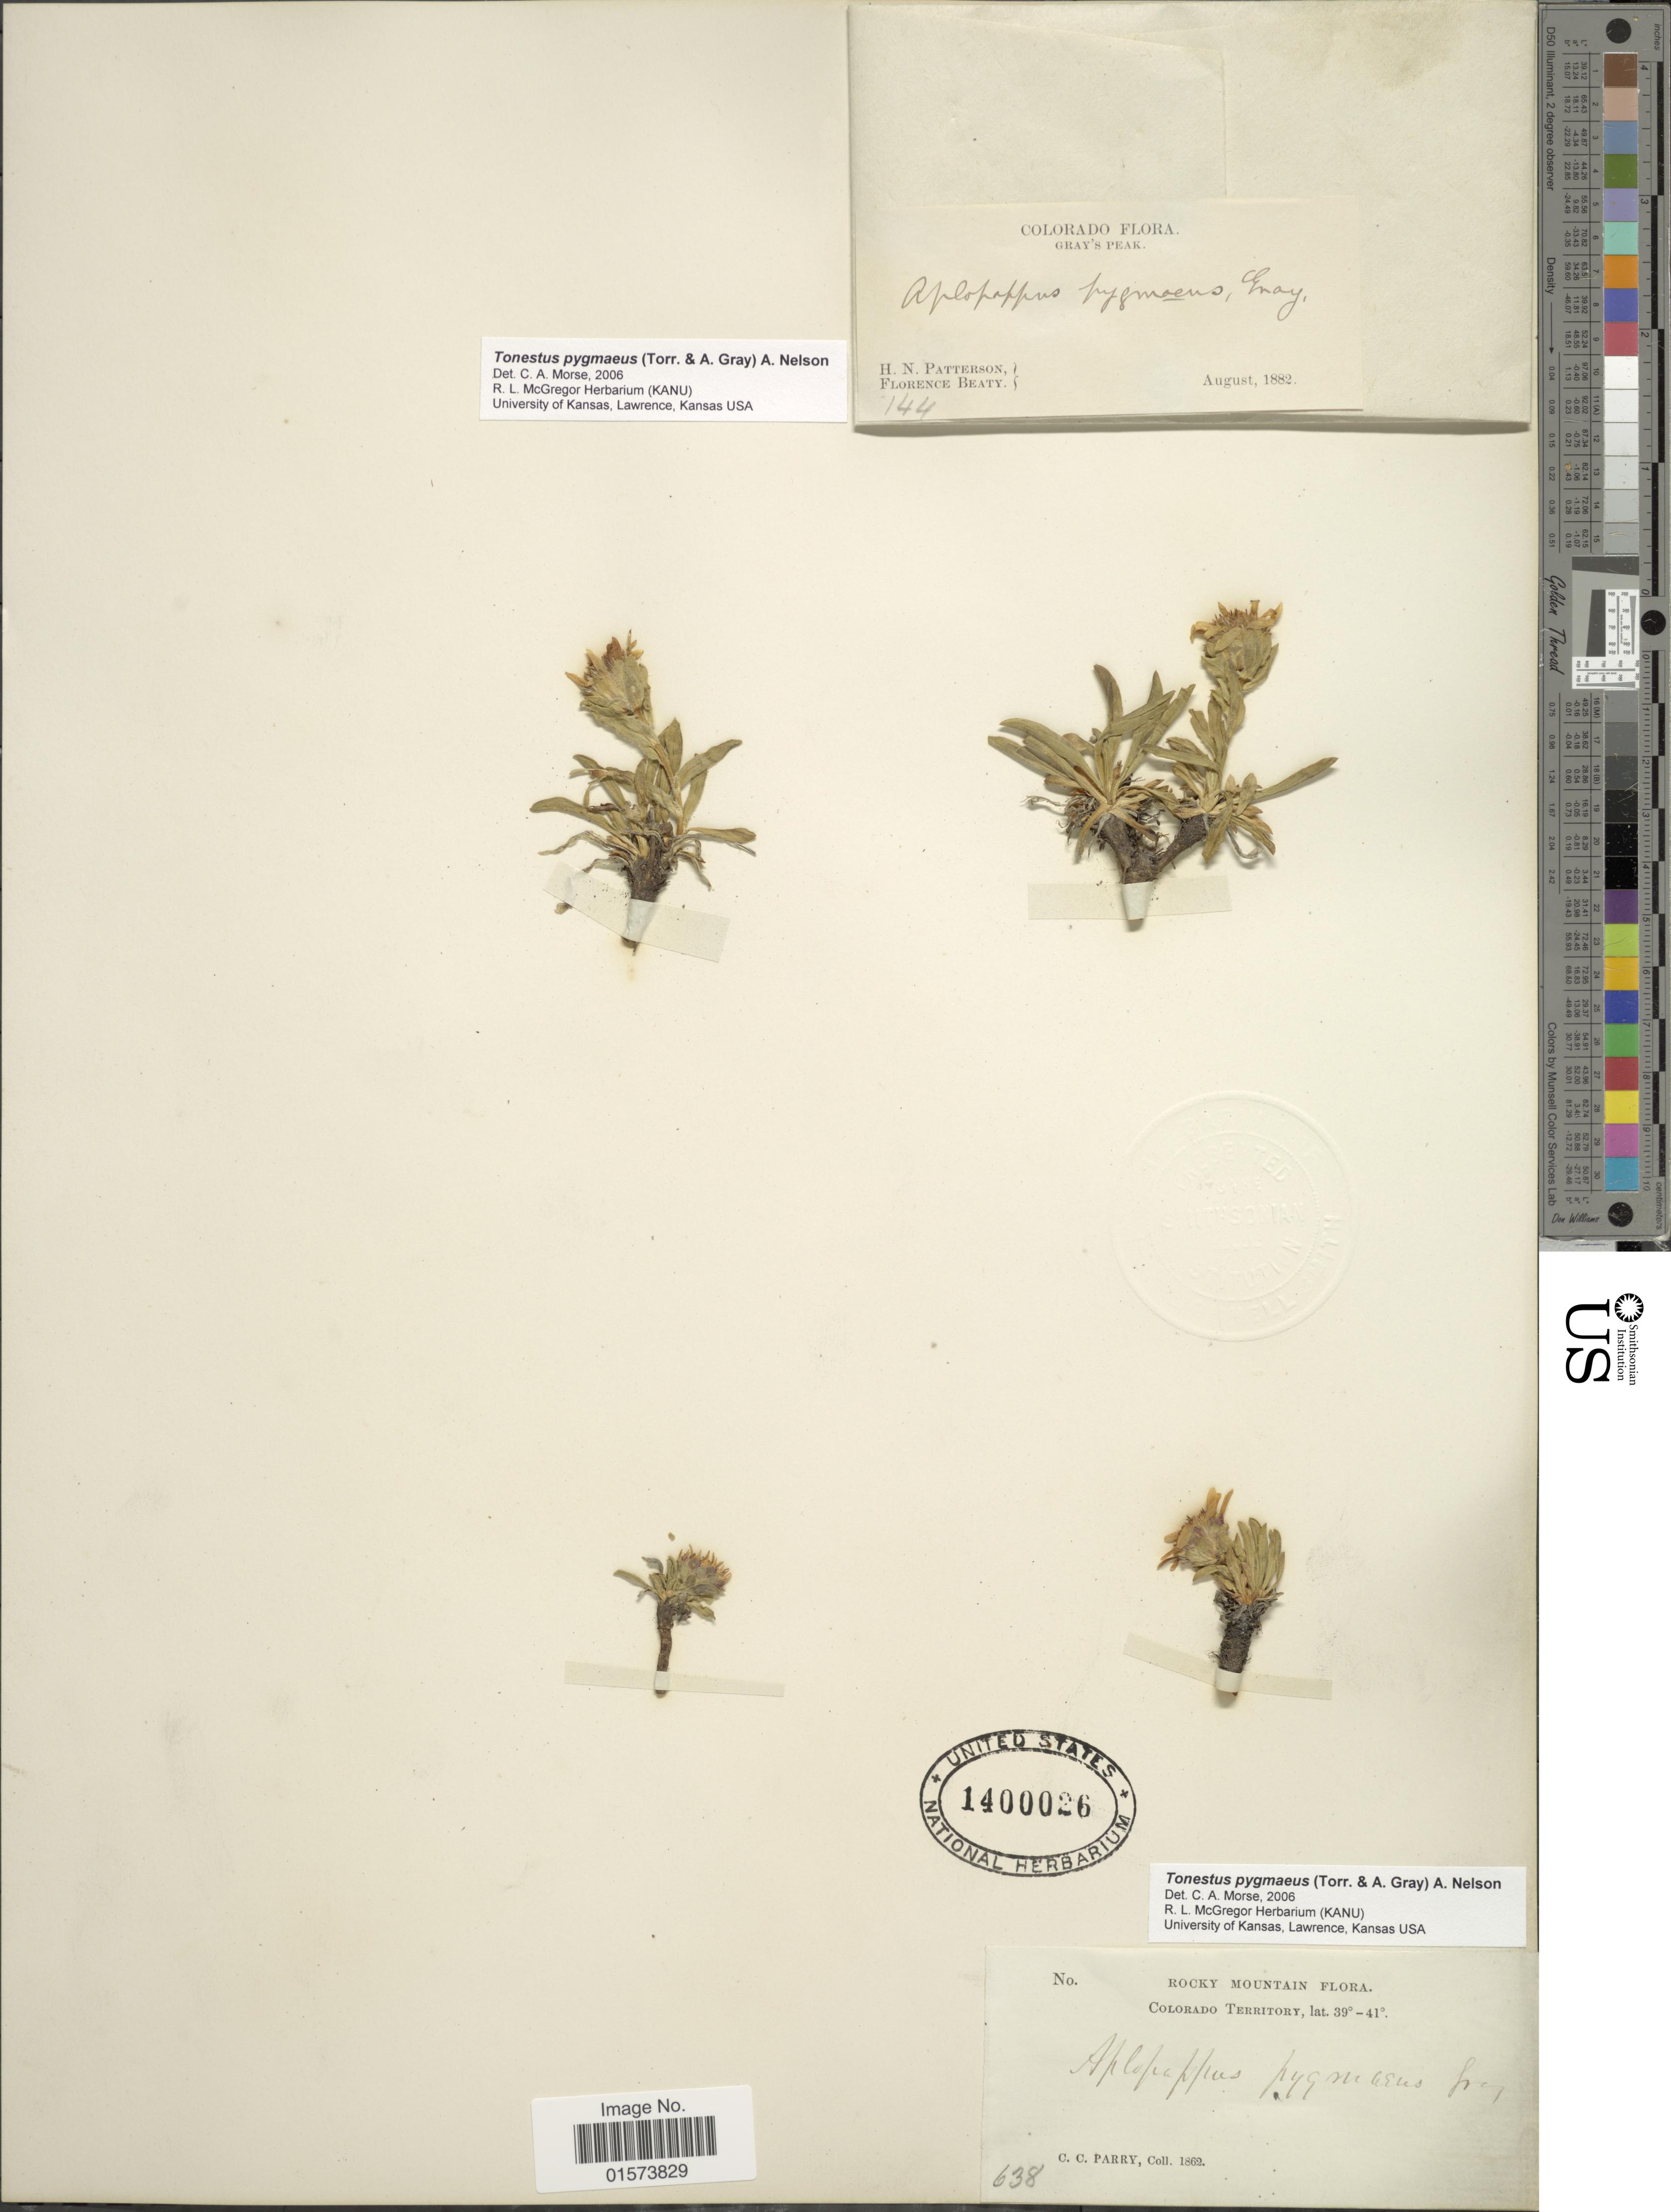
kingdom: Plantae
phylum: Tracheophyta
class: Magnoliopsida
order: Asterales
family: Asteraceae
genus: Tonestus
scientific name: Tonestus pygmaeus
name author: (Torr. & A. Gray) A. Nelson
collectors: H. N. Patterson & F. Beaty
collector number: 144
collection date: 1882-08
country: United States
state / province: Colorado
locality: Gray's Peak